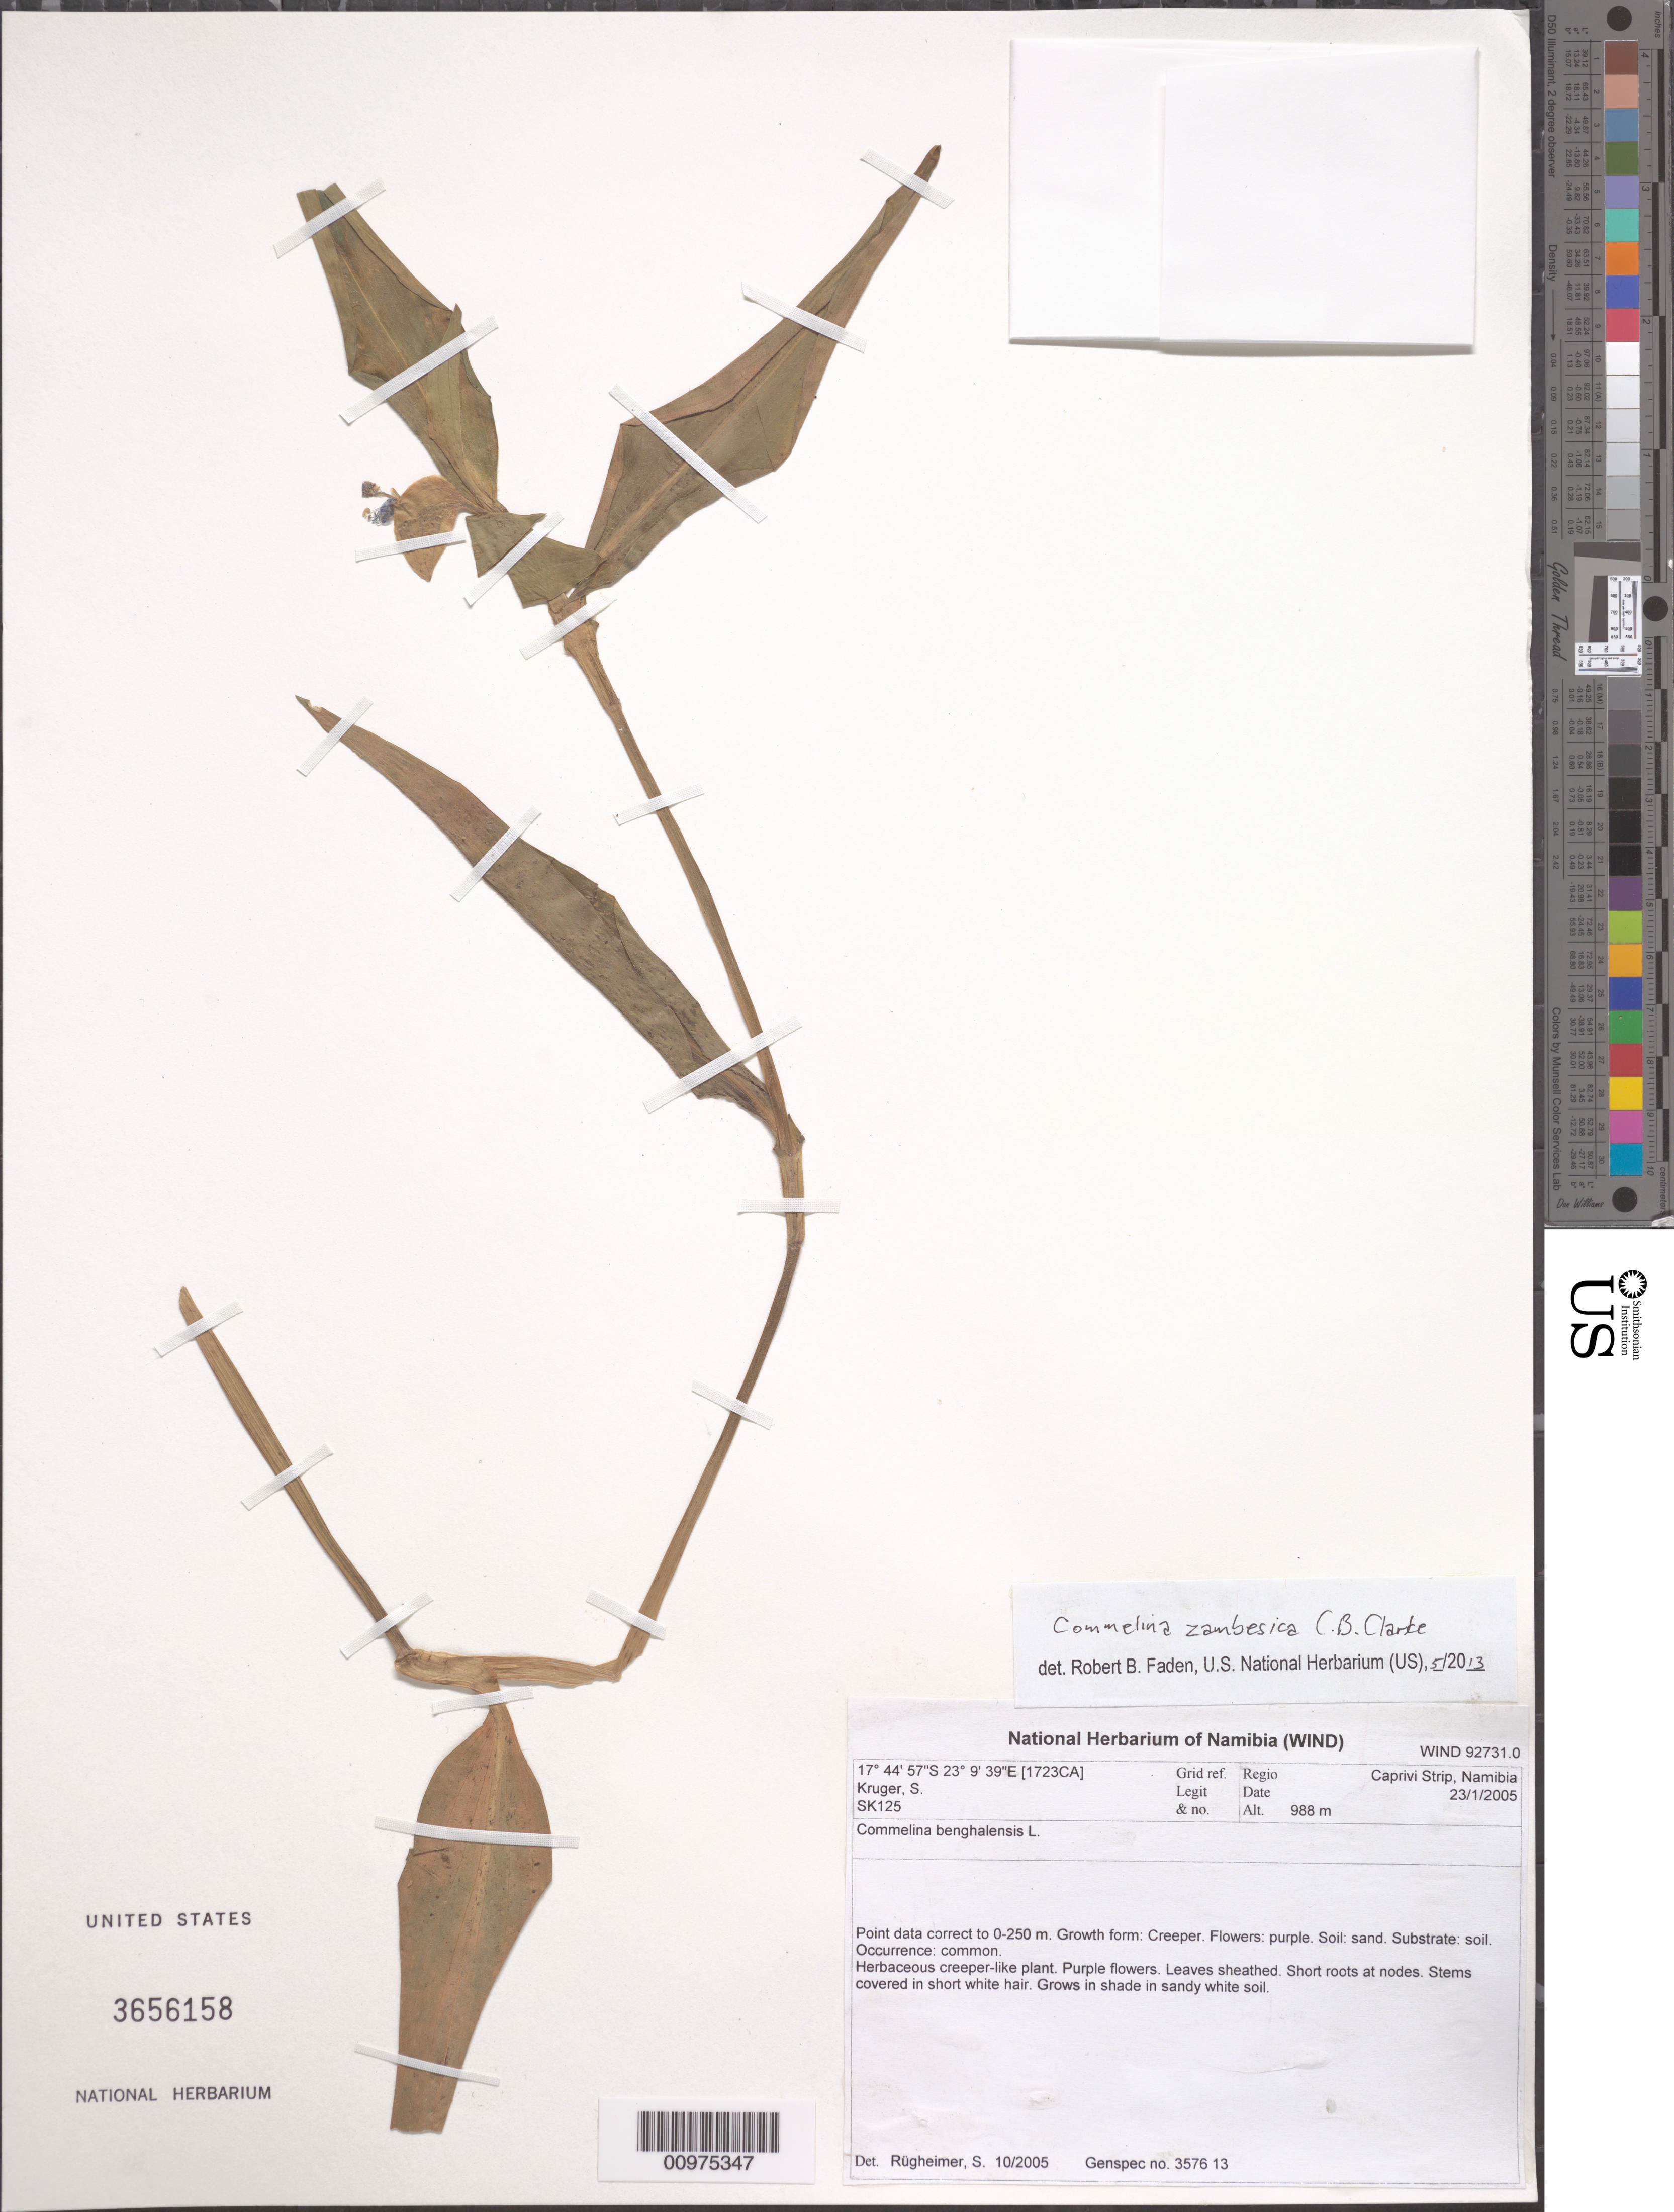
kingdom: Plantae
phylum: Tracheophyta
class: Liliopsida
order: Commelinales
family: Commelinaceae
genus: Commelina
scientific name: Commelina zambesica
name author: C.B. Clarke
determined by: Faden, Robert B., (US), Smithsonian Institution - National Museum of Natural History (UNITED STATES)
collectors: S. Kruger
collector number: SK 125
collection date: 2005-01-23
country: Namibia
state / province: Caprivi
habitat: Soil: sand. Substrate: soil. Grows in shade in sandy white soil.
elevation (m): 988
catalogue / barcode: US 3656158